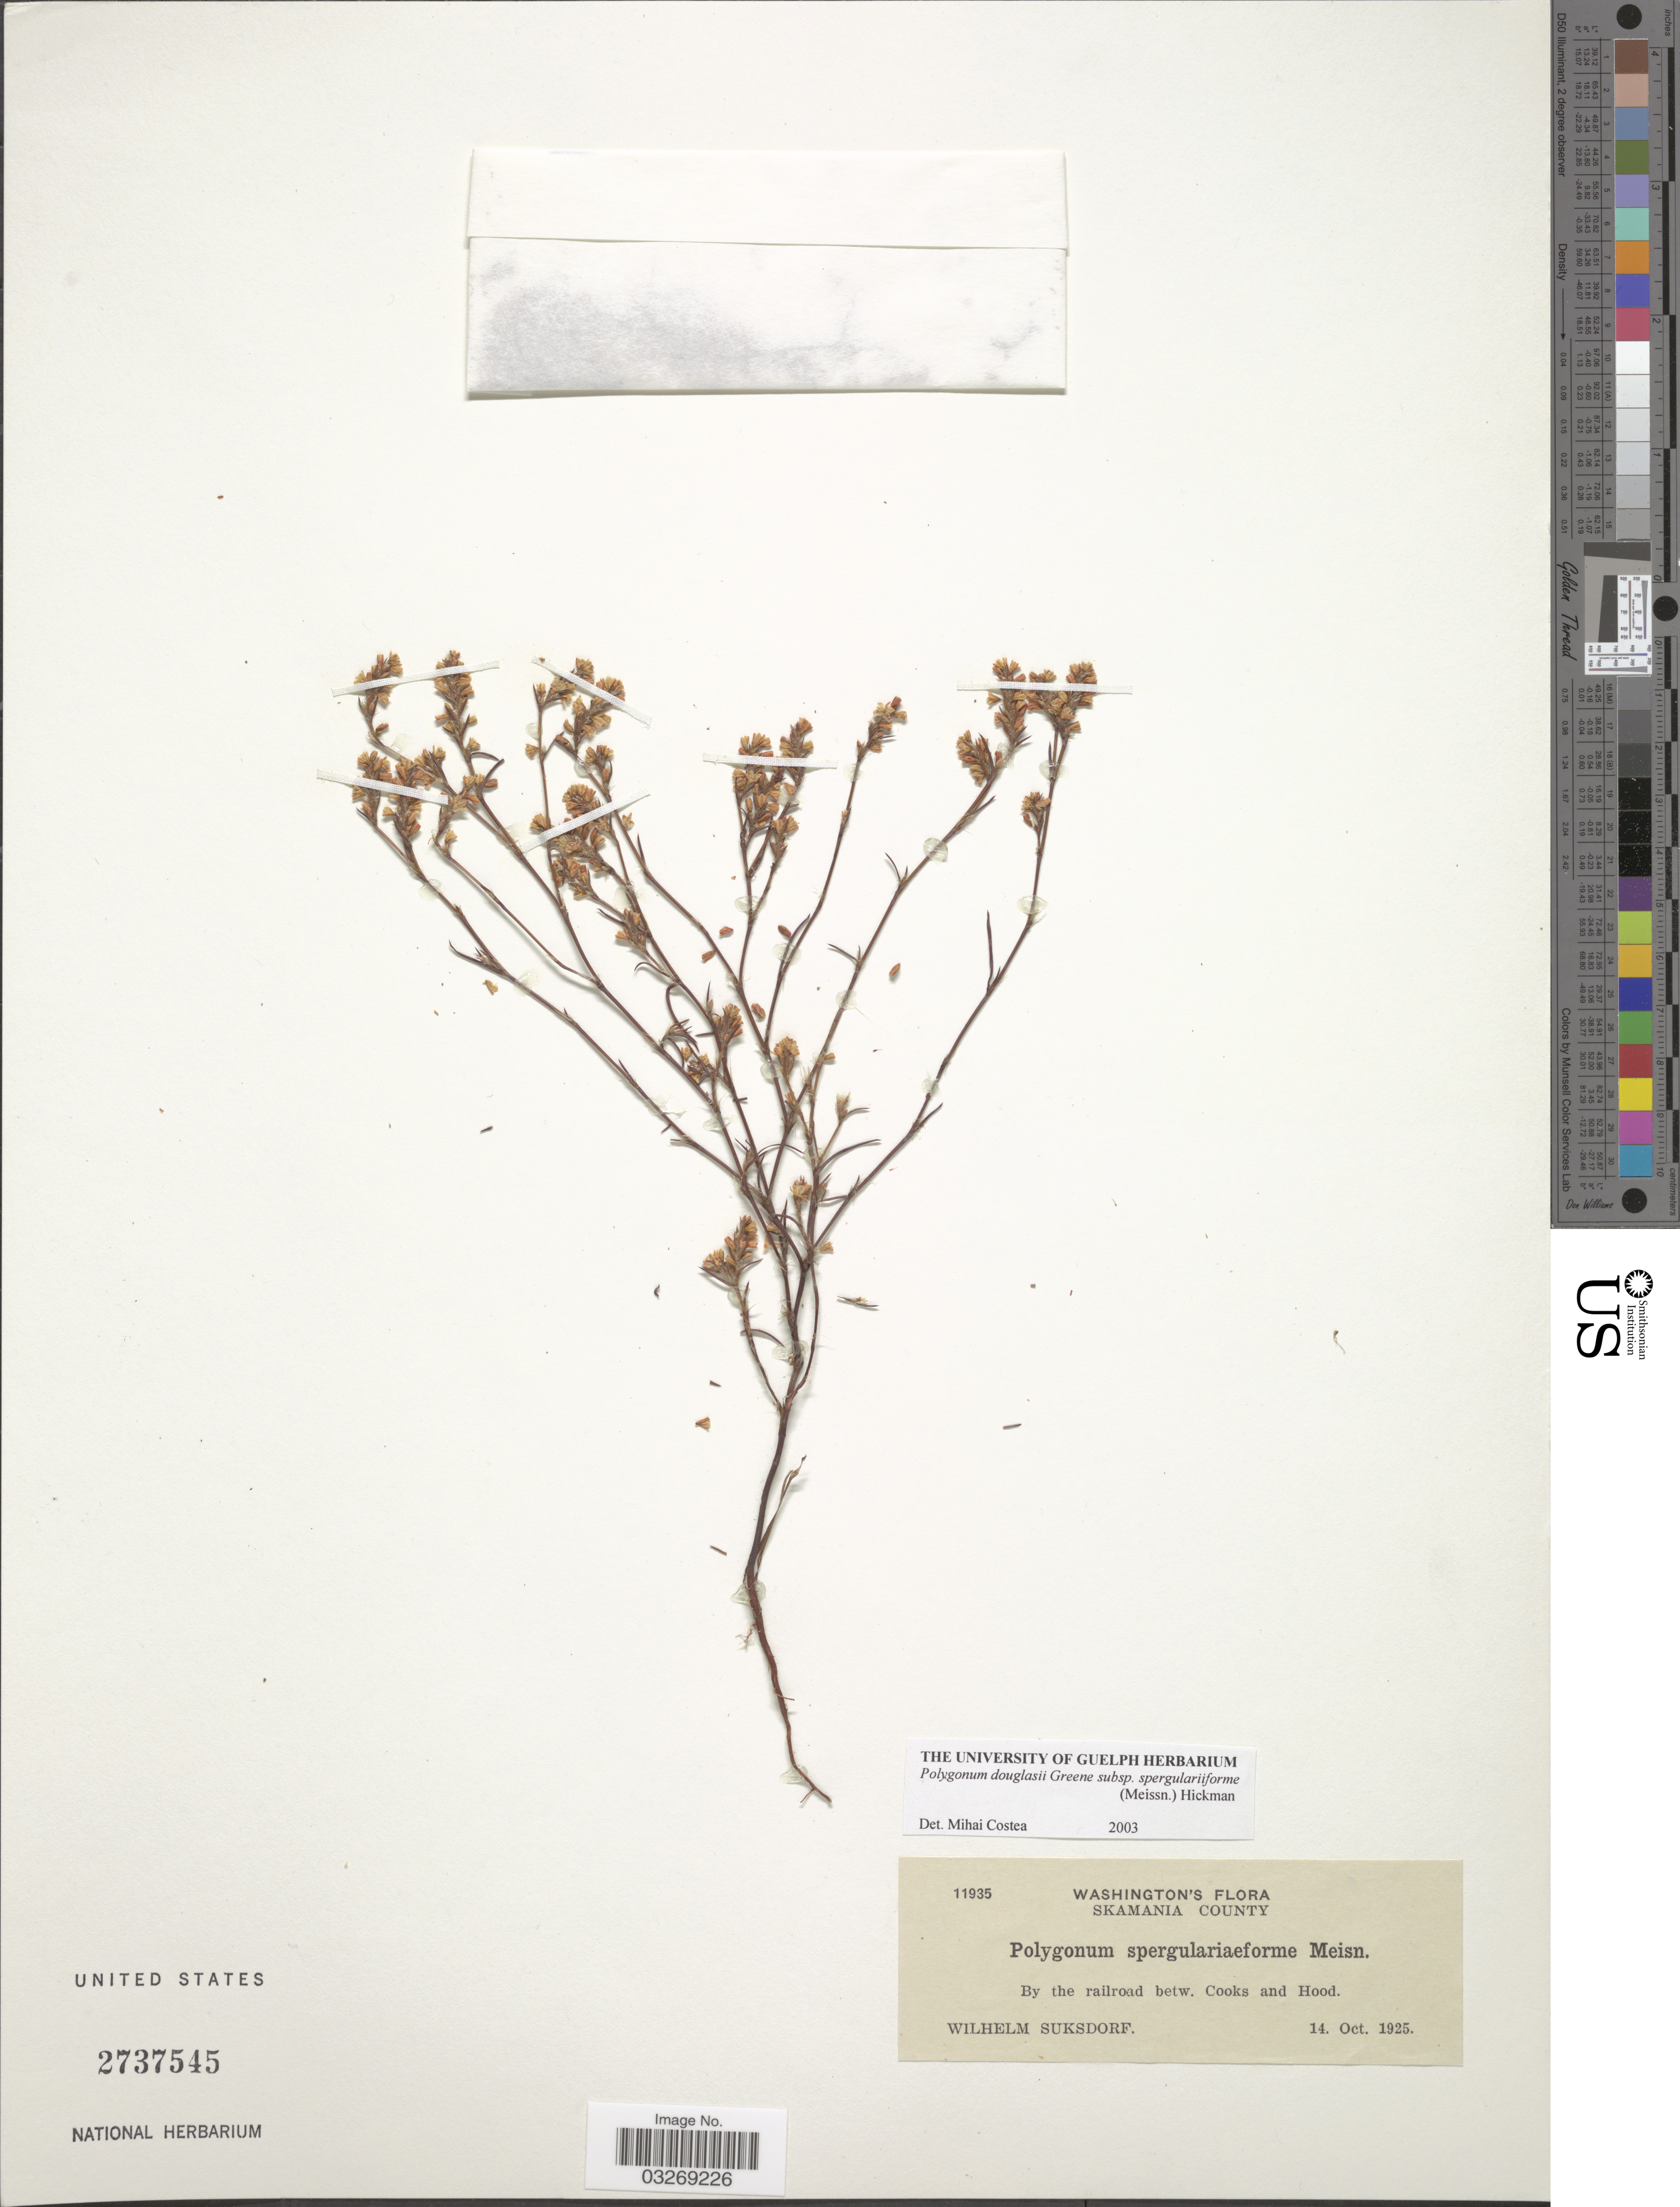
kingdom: Plantae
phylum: Tracheophyta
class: Magnoliopsida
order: Caryophyllales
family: Polygonaceae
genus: Polygonum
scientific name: Polygonum douglasii subsp. spergulariiforme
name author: (Meisn. ex Small) Hickman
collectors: W. N. Suksdorf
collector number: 11935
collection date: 1925-10-14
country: United States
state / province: Washington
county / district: Skamania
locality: Skamania County. By the railroad betw. Cooks and Hood.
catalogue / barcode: US 2737545